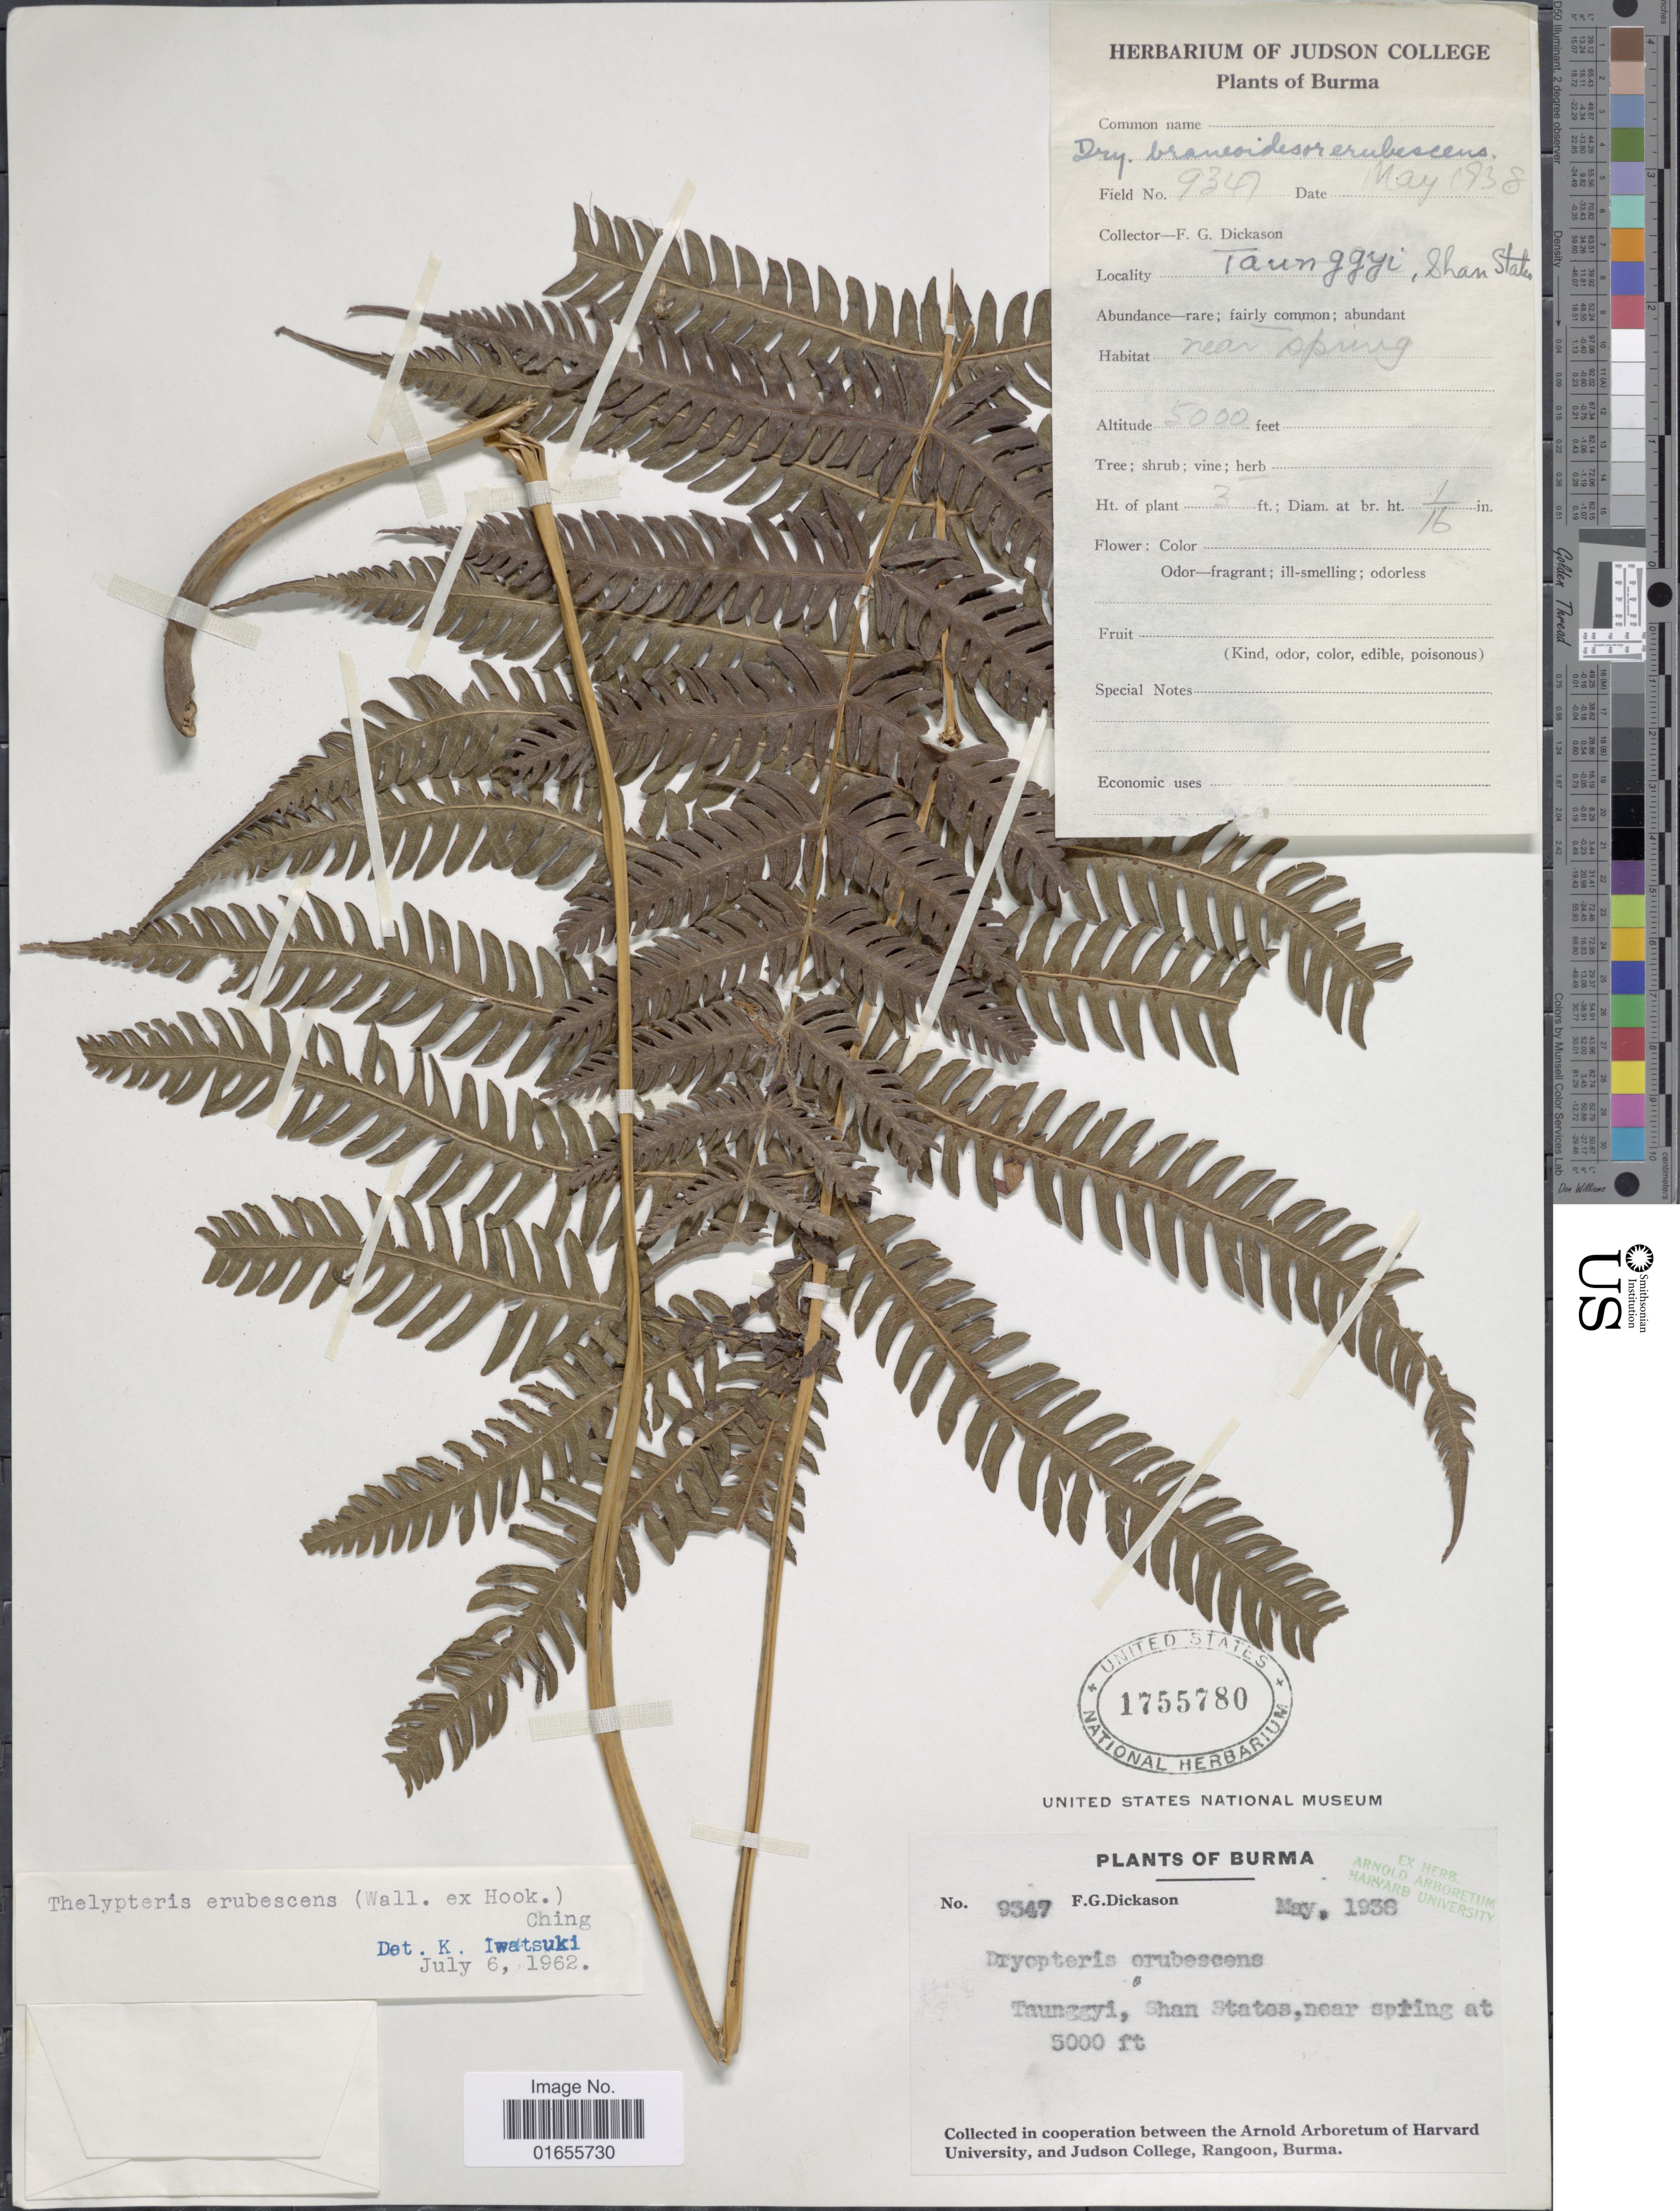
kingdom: Plantae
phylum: Tracheophyta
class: Polypodiopsida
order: Polypodiales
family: Thelypteridaceae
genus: Glaphyropteridopsis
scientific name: Glaphyropteridopsis erubescens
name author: (Wall. ex Hook.) Ching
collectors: F. Dickason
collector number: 9347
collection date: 1936-05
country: Myanmar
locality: Taunggyi, Shan States, near spring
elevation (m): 1524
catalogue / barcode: US 1755780